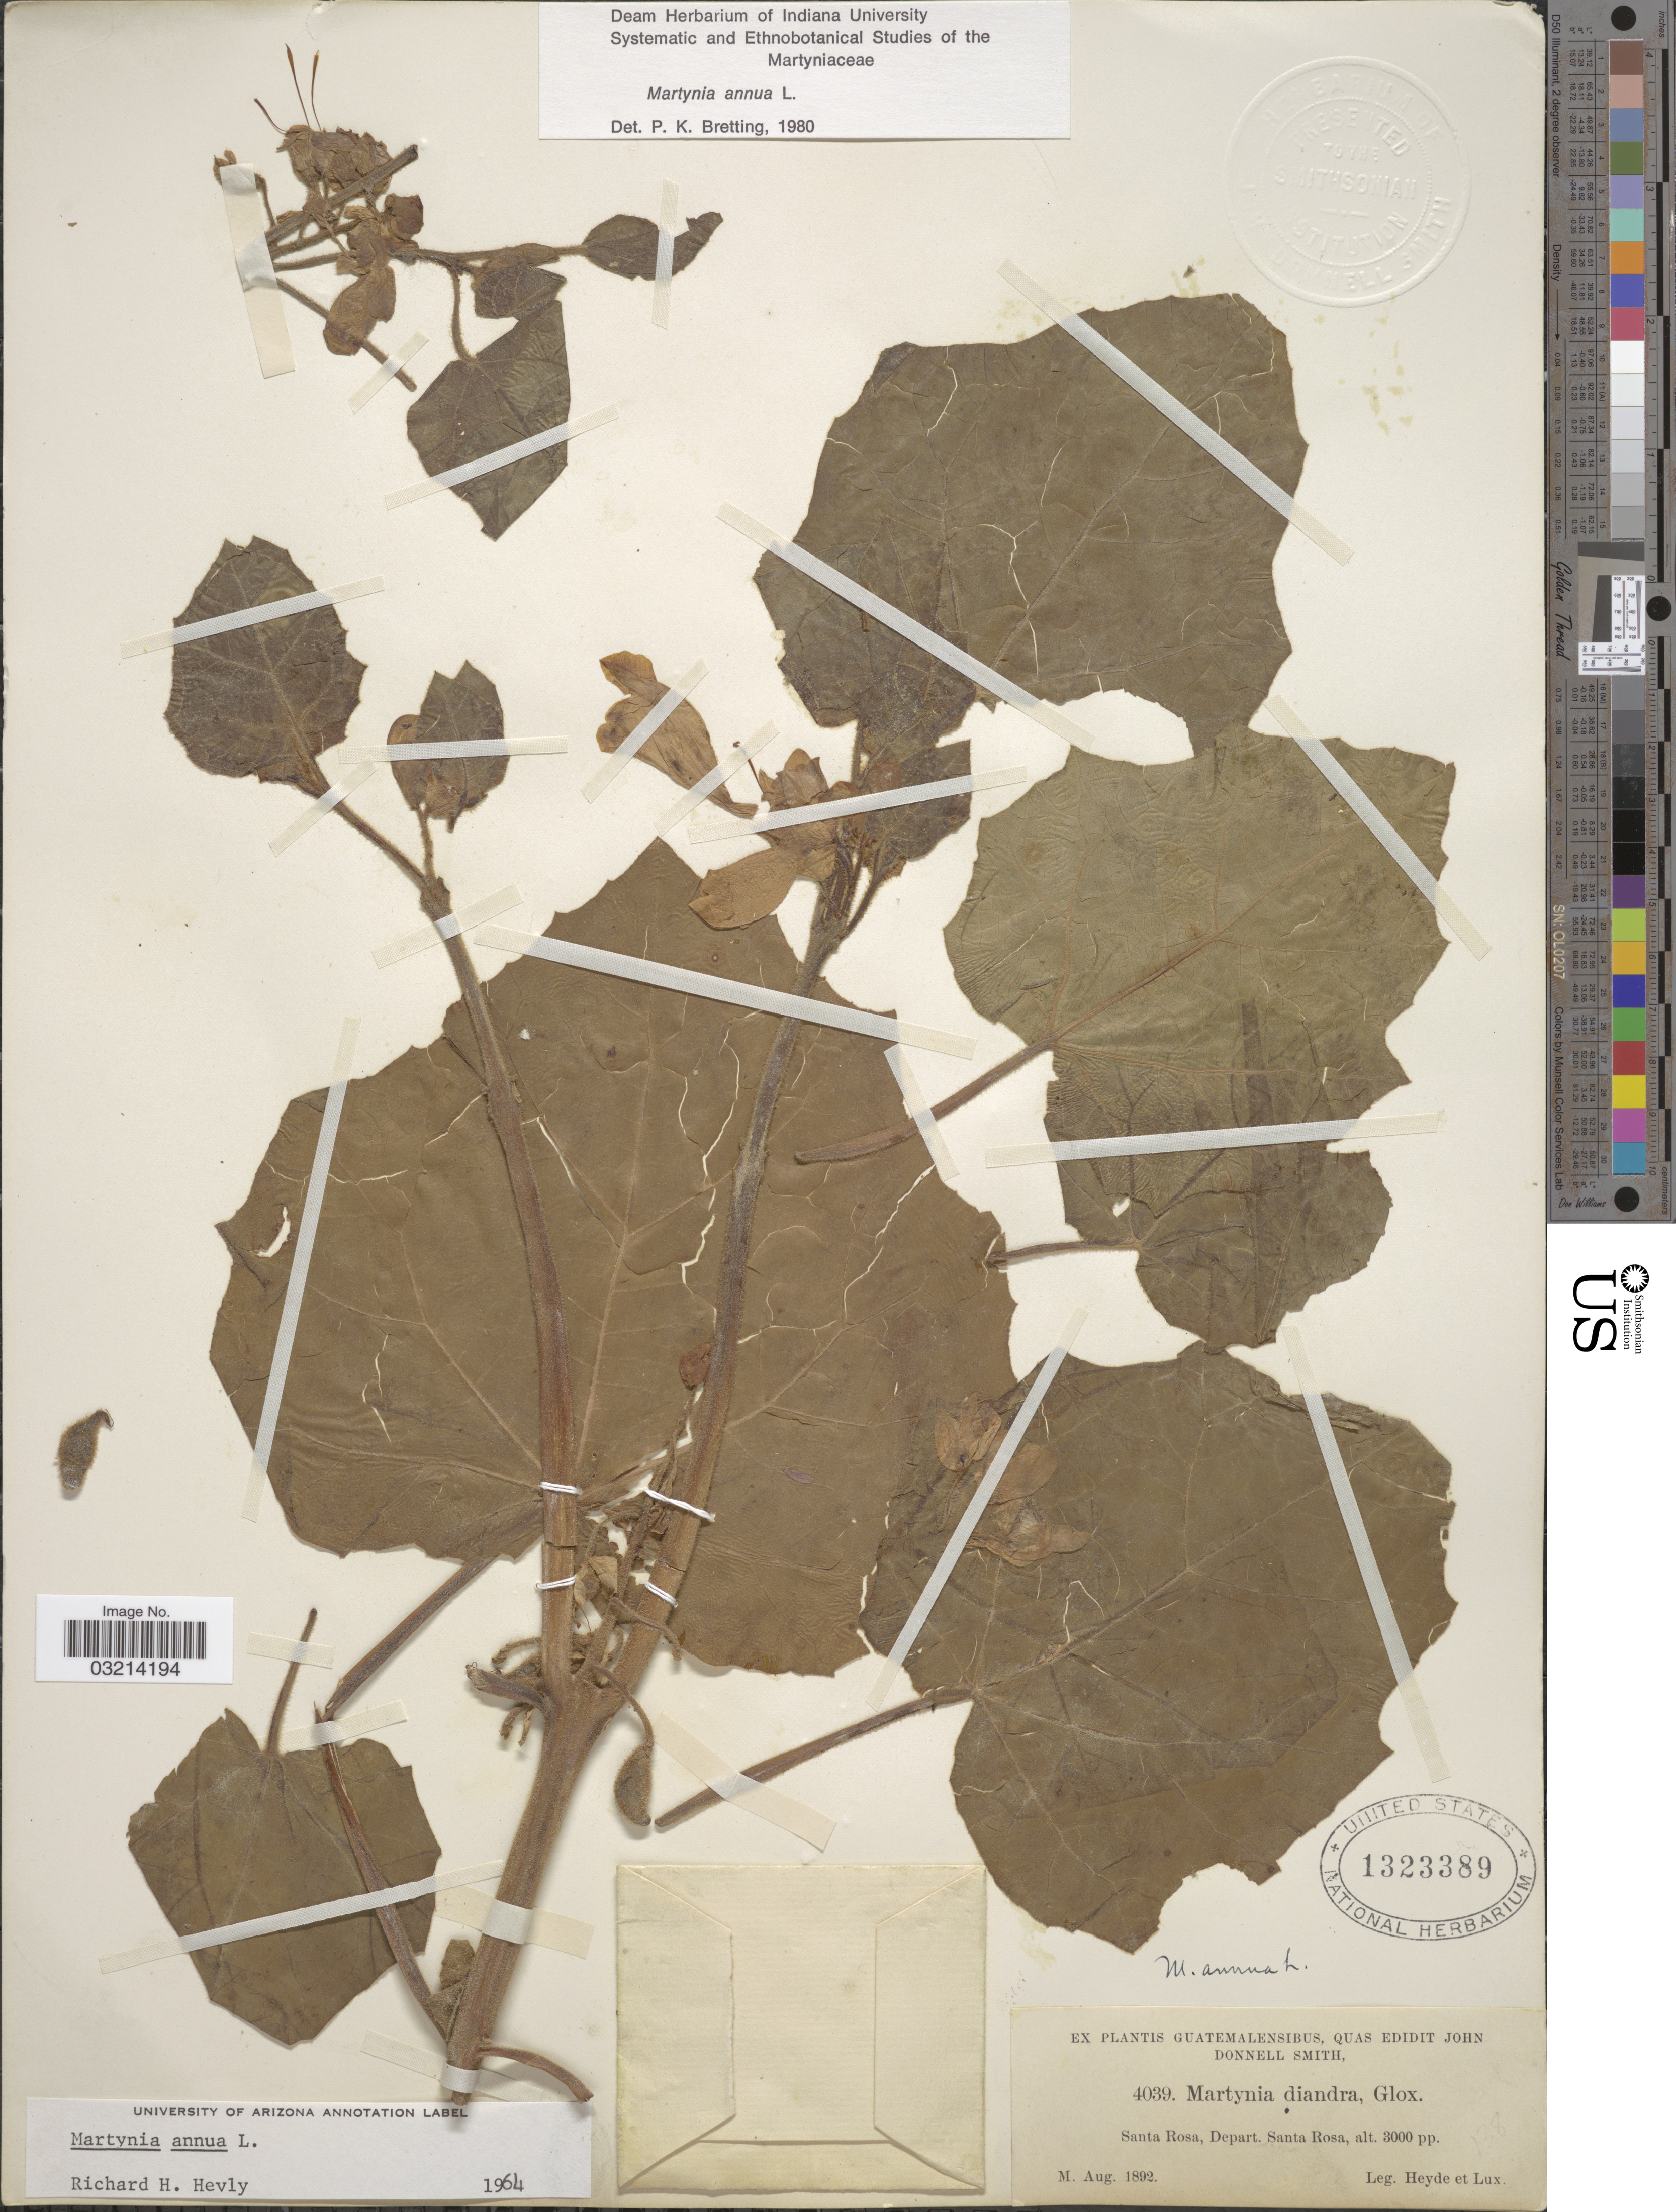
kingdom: Plantae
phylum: Tracheophyta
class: Magnoliopsida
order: Lamiales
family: Martyniaceae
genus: Martynia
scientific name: Martynia annua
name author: L.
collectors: Heyde & Lux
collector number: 4039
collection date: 1892-08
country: Guatemala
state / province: Santa Rosa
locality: Santa Rosa, Depart. Santa Rosa.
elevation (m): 914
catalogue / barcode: US 1323389